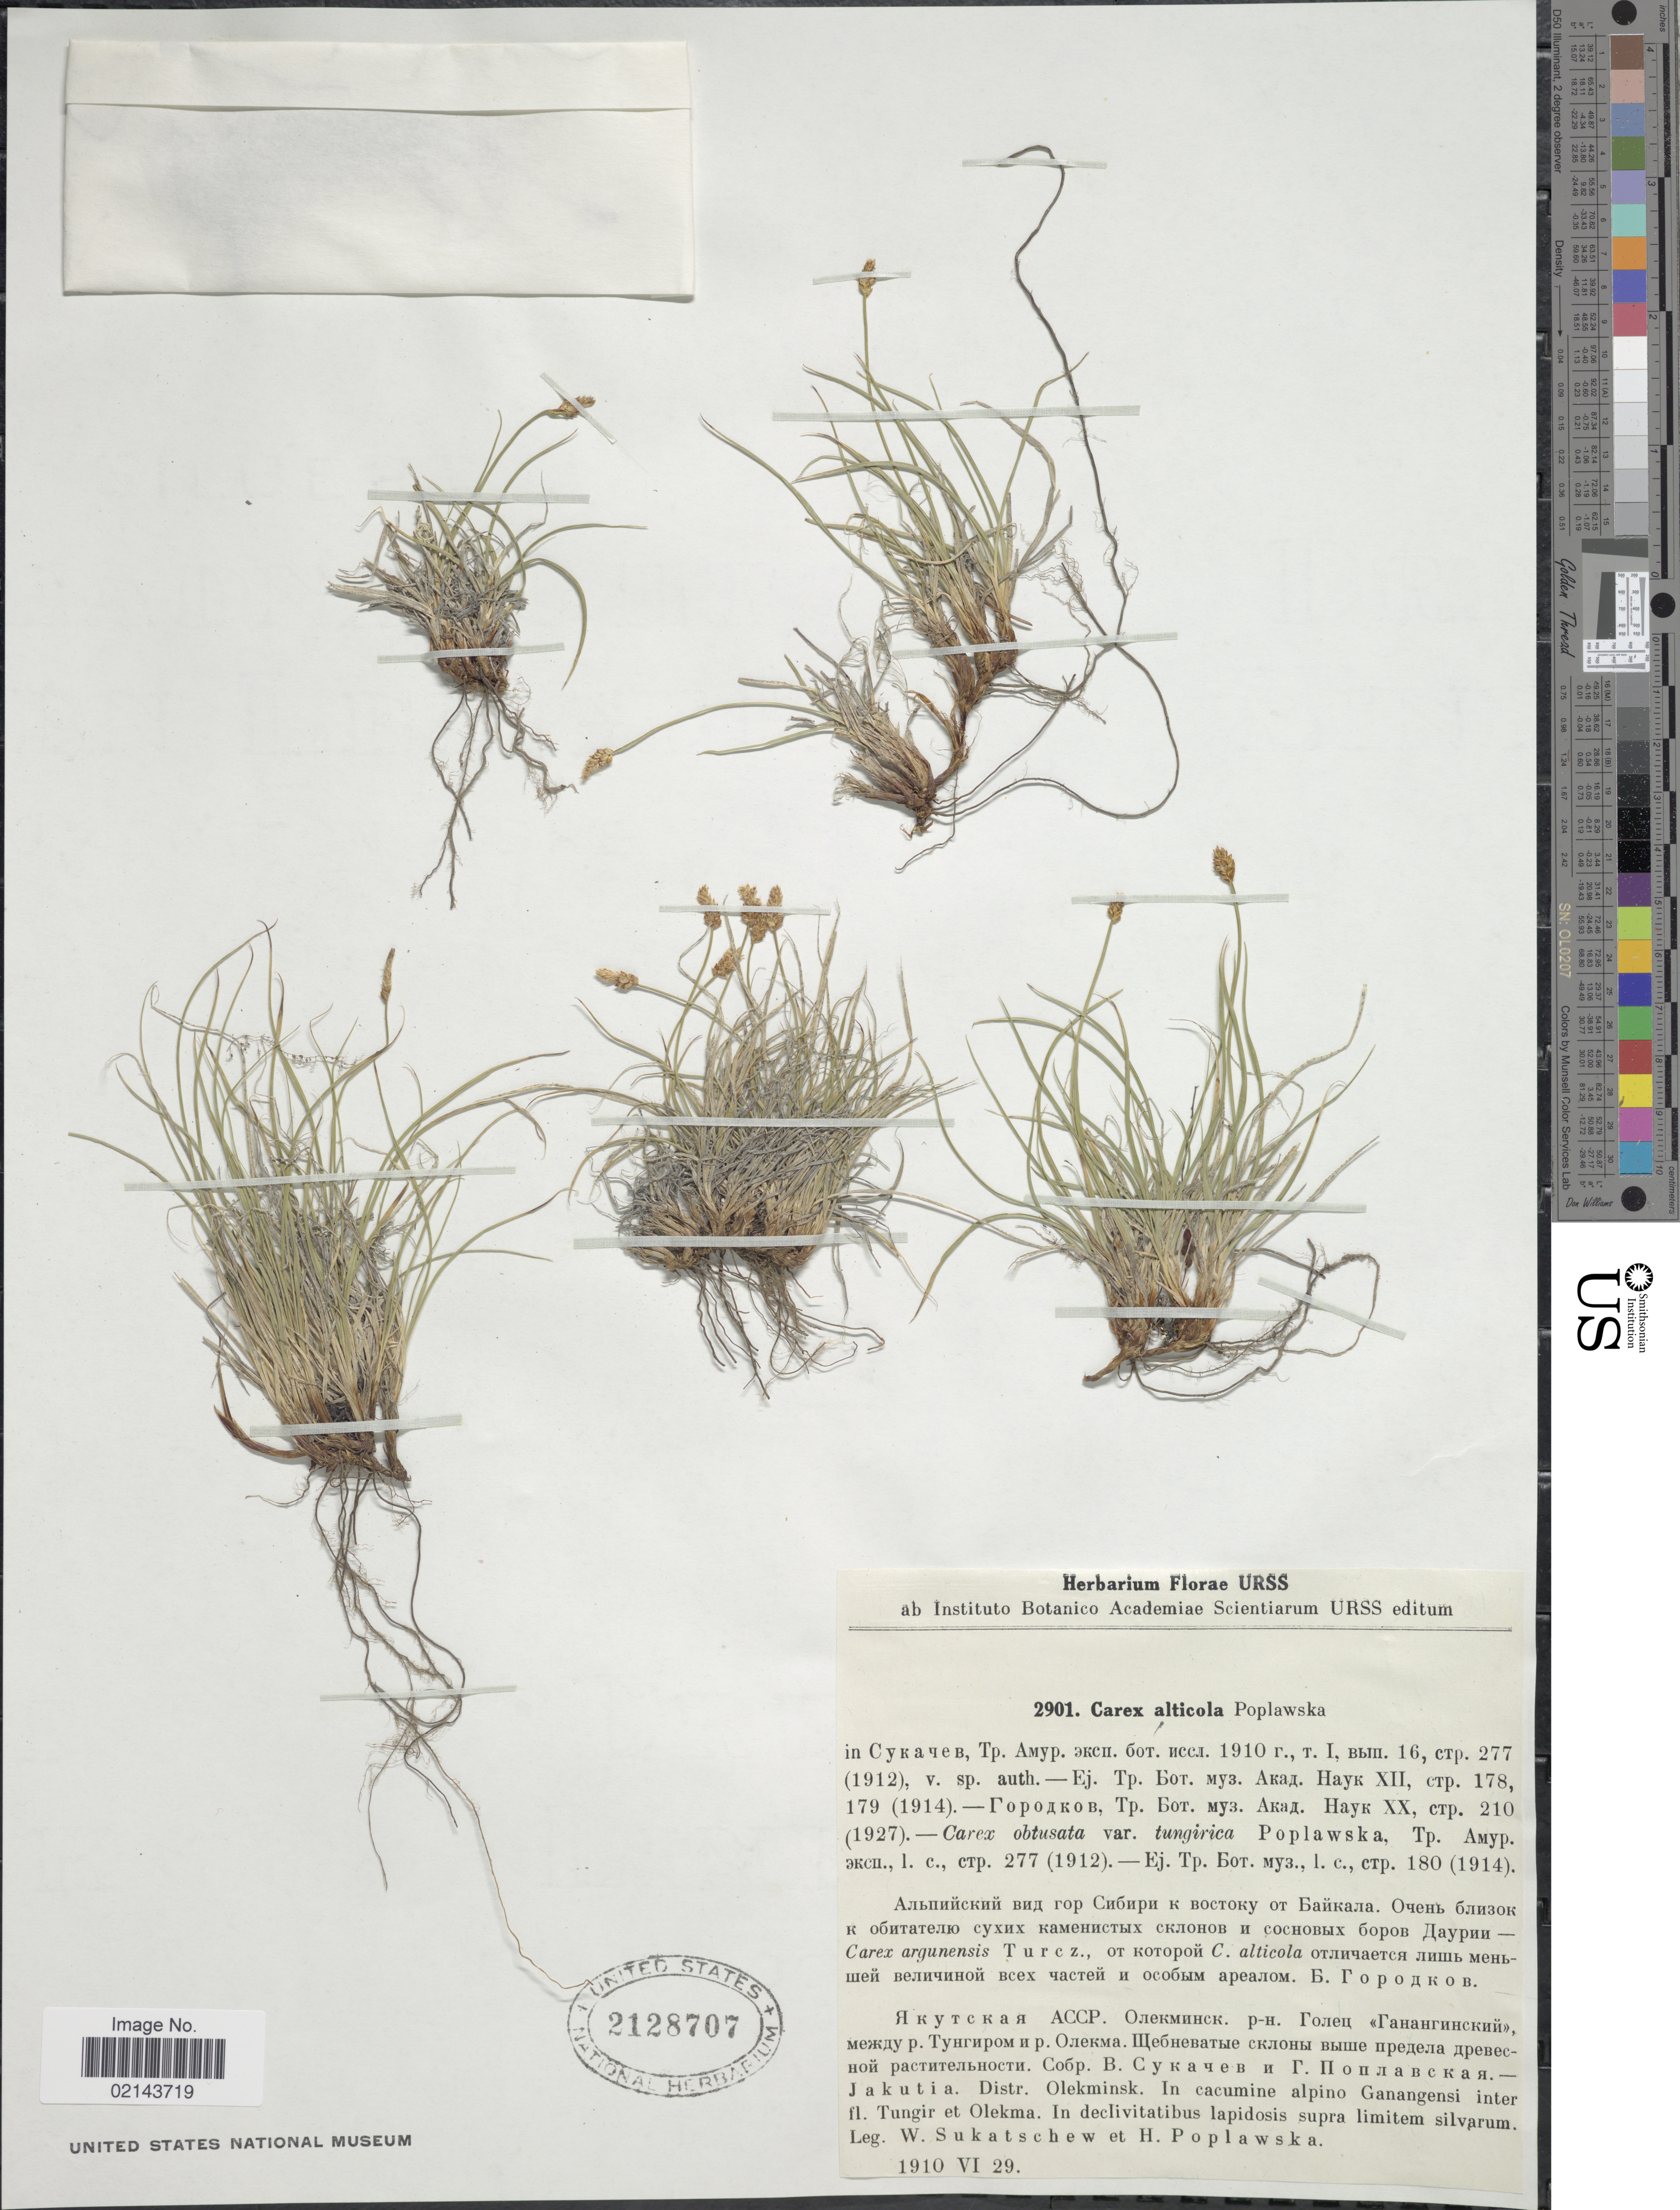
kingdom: Plantae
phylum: Tracheophyta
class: Liliopsida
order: Poales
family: Cyperaceae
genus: Carex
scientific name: Carex alticola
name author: Popl. ex Sukaczev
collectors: W. Sukatshev & H. Poplawska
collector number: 2901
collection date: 1910-06-29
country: Russian Federation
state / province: Sakha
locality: Jakutia. Distr. Olekminsk. In cacumine alpino Ganagensi inter fl. Tungir et Olekma. In declivitatibus lapidosis supra limitem silvarum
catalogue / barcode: US 2128707